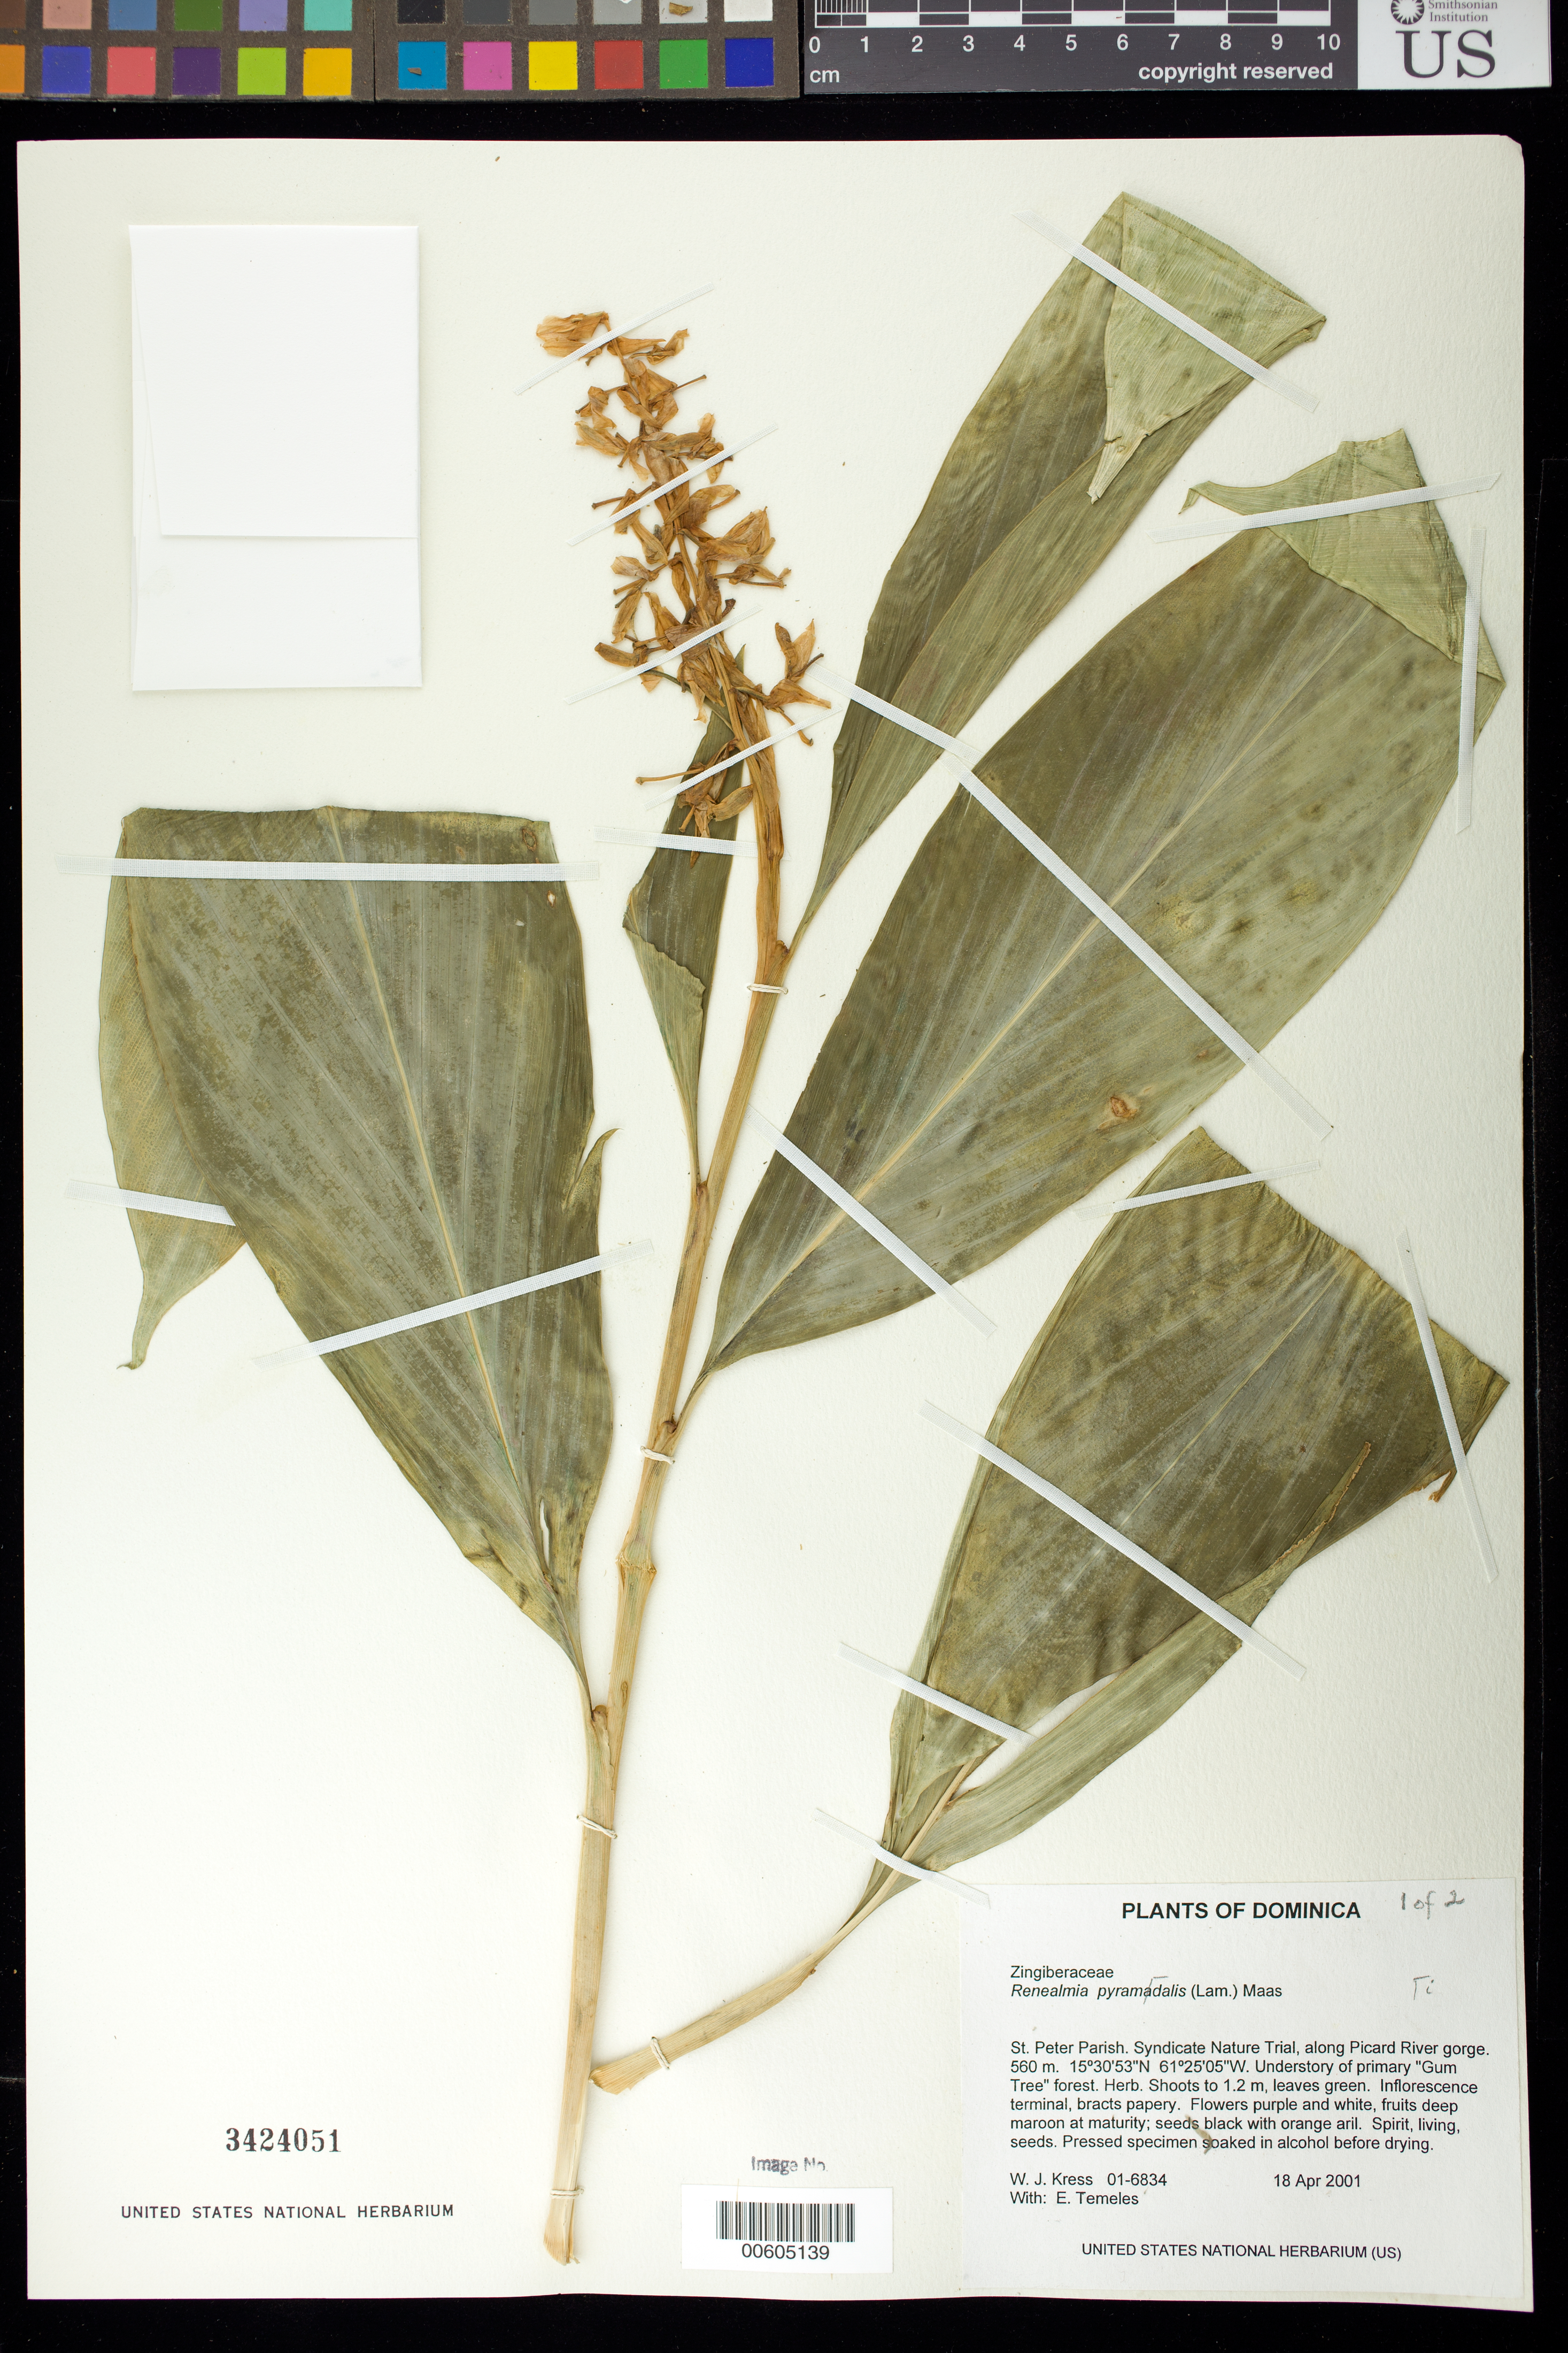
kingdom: Plantae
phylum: Tracheophyta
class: Liliopsida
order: Zingiberales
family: Zingiberaceae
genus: Renealmia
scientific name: Renealmia pyramidalis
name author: (Lam.) Maas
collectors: W. J. Kress & E. Temeles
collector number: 01-6834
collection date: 2001-04-18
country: Dominica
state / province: St. Peter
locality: Syndicate Nature Trail, along Picard River gorge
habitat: Understory of primary "Gum Tree" forest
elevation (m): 560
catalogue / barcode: US 3424051